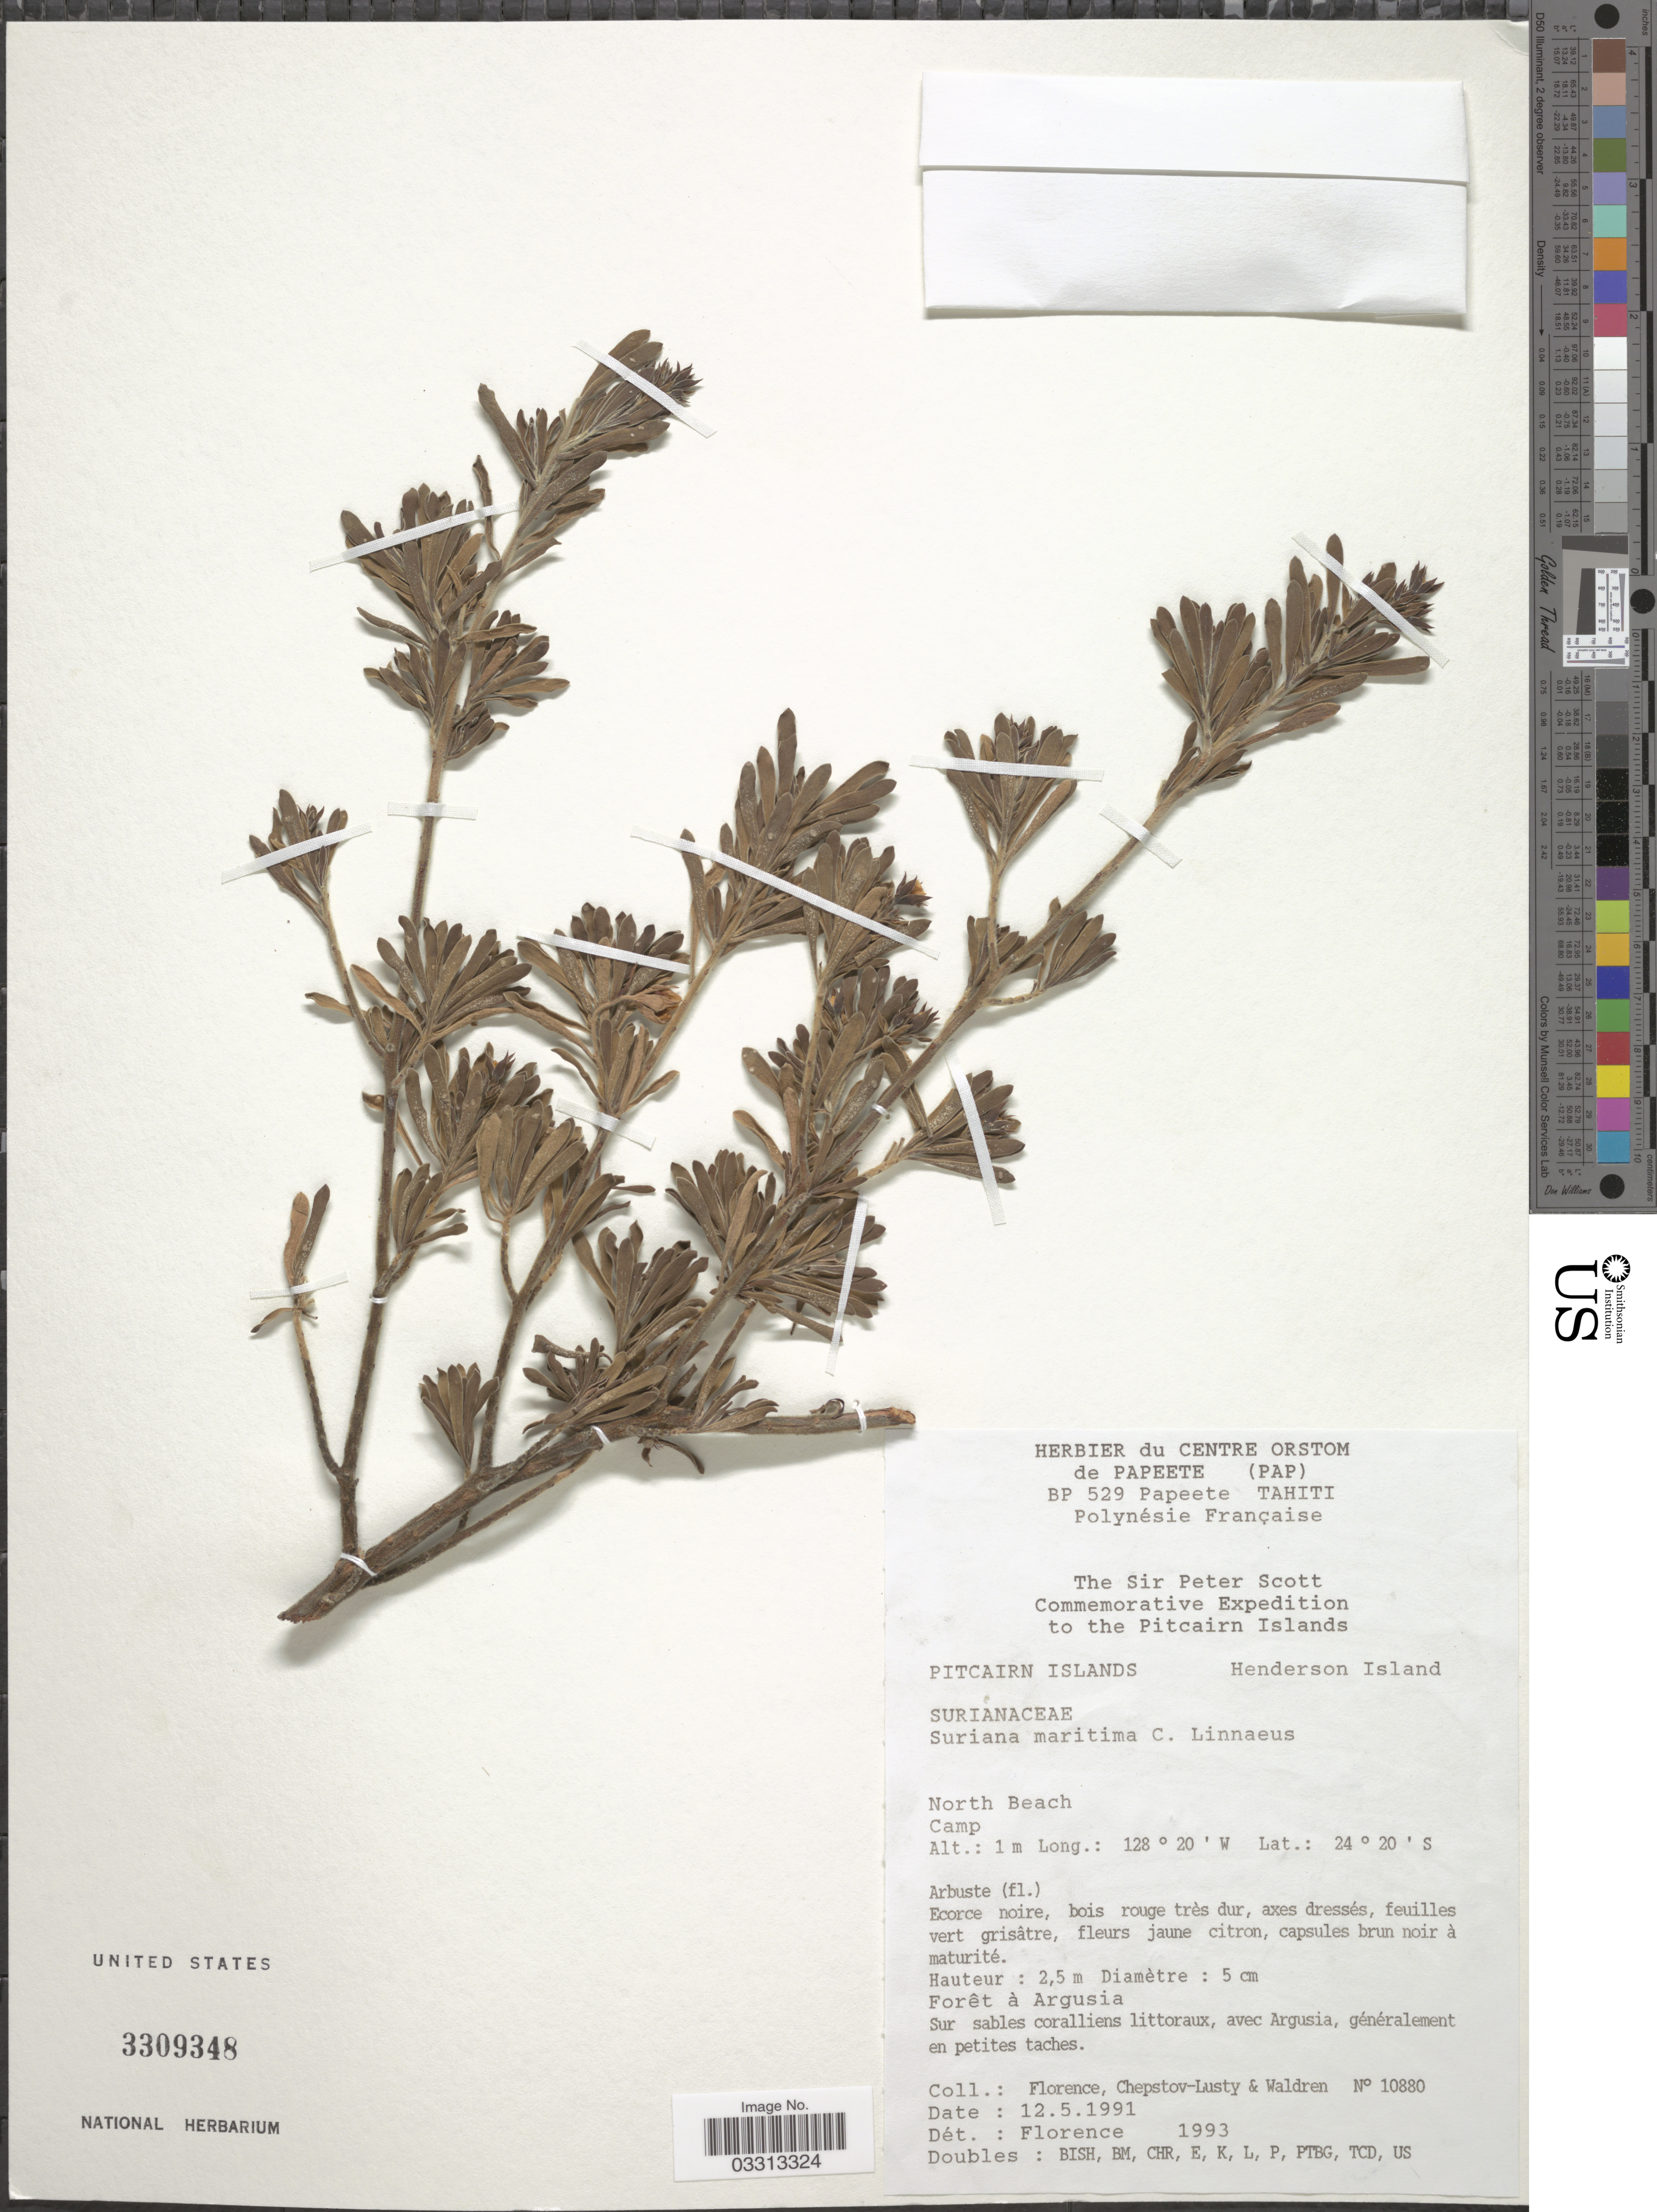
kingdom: Plantae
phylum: Tracheophyta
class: Magnoliopsida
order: Fabales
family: Surianaceae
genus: Suriana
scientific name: Suriana maritima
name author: L.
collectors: -. Florence, -. Chepstov-lusty & Waldren, --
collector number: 10880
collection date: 1991-05-12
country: Pitcairn Islands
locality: Henderson Island. North Beach. Camp.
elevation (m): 1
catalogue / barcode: US 3309348